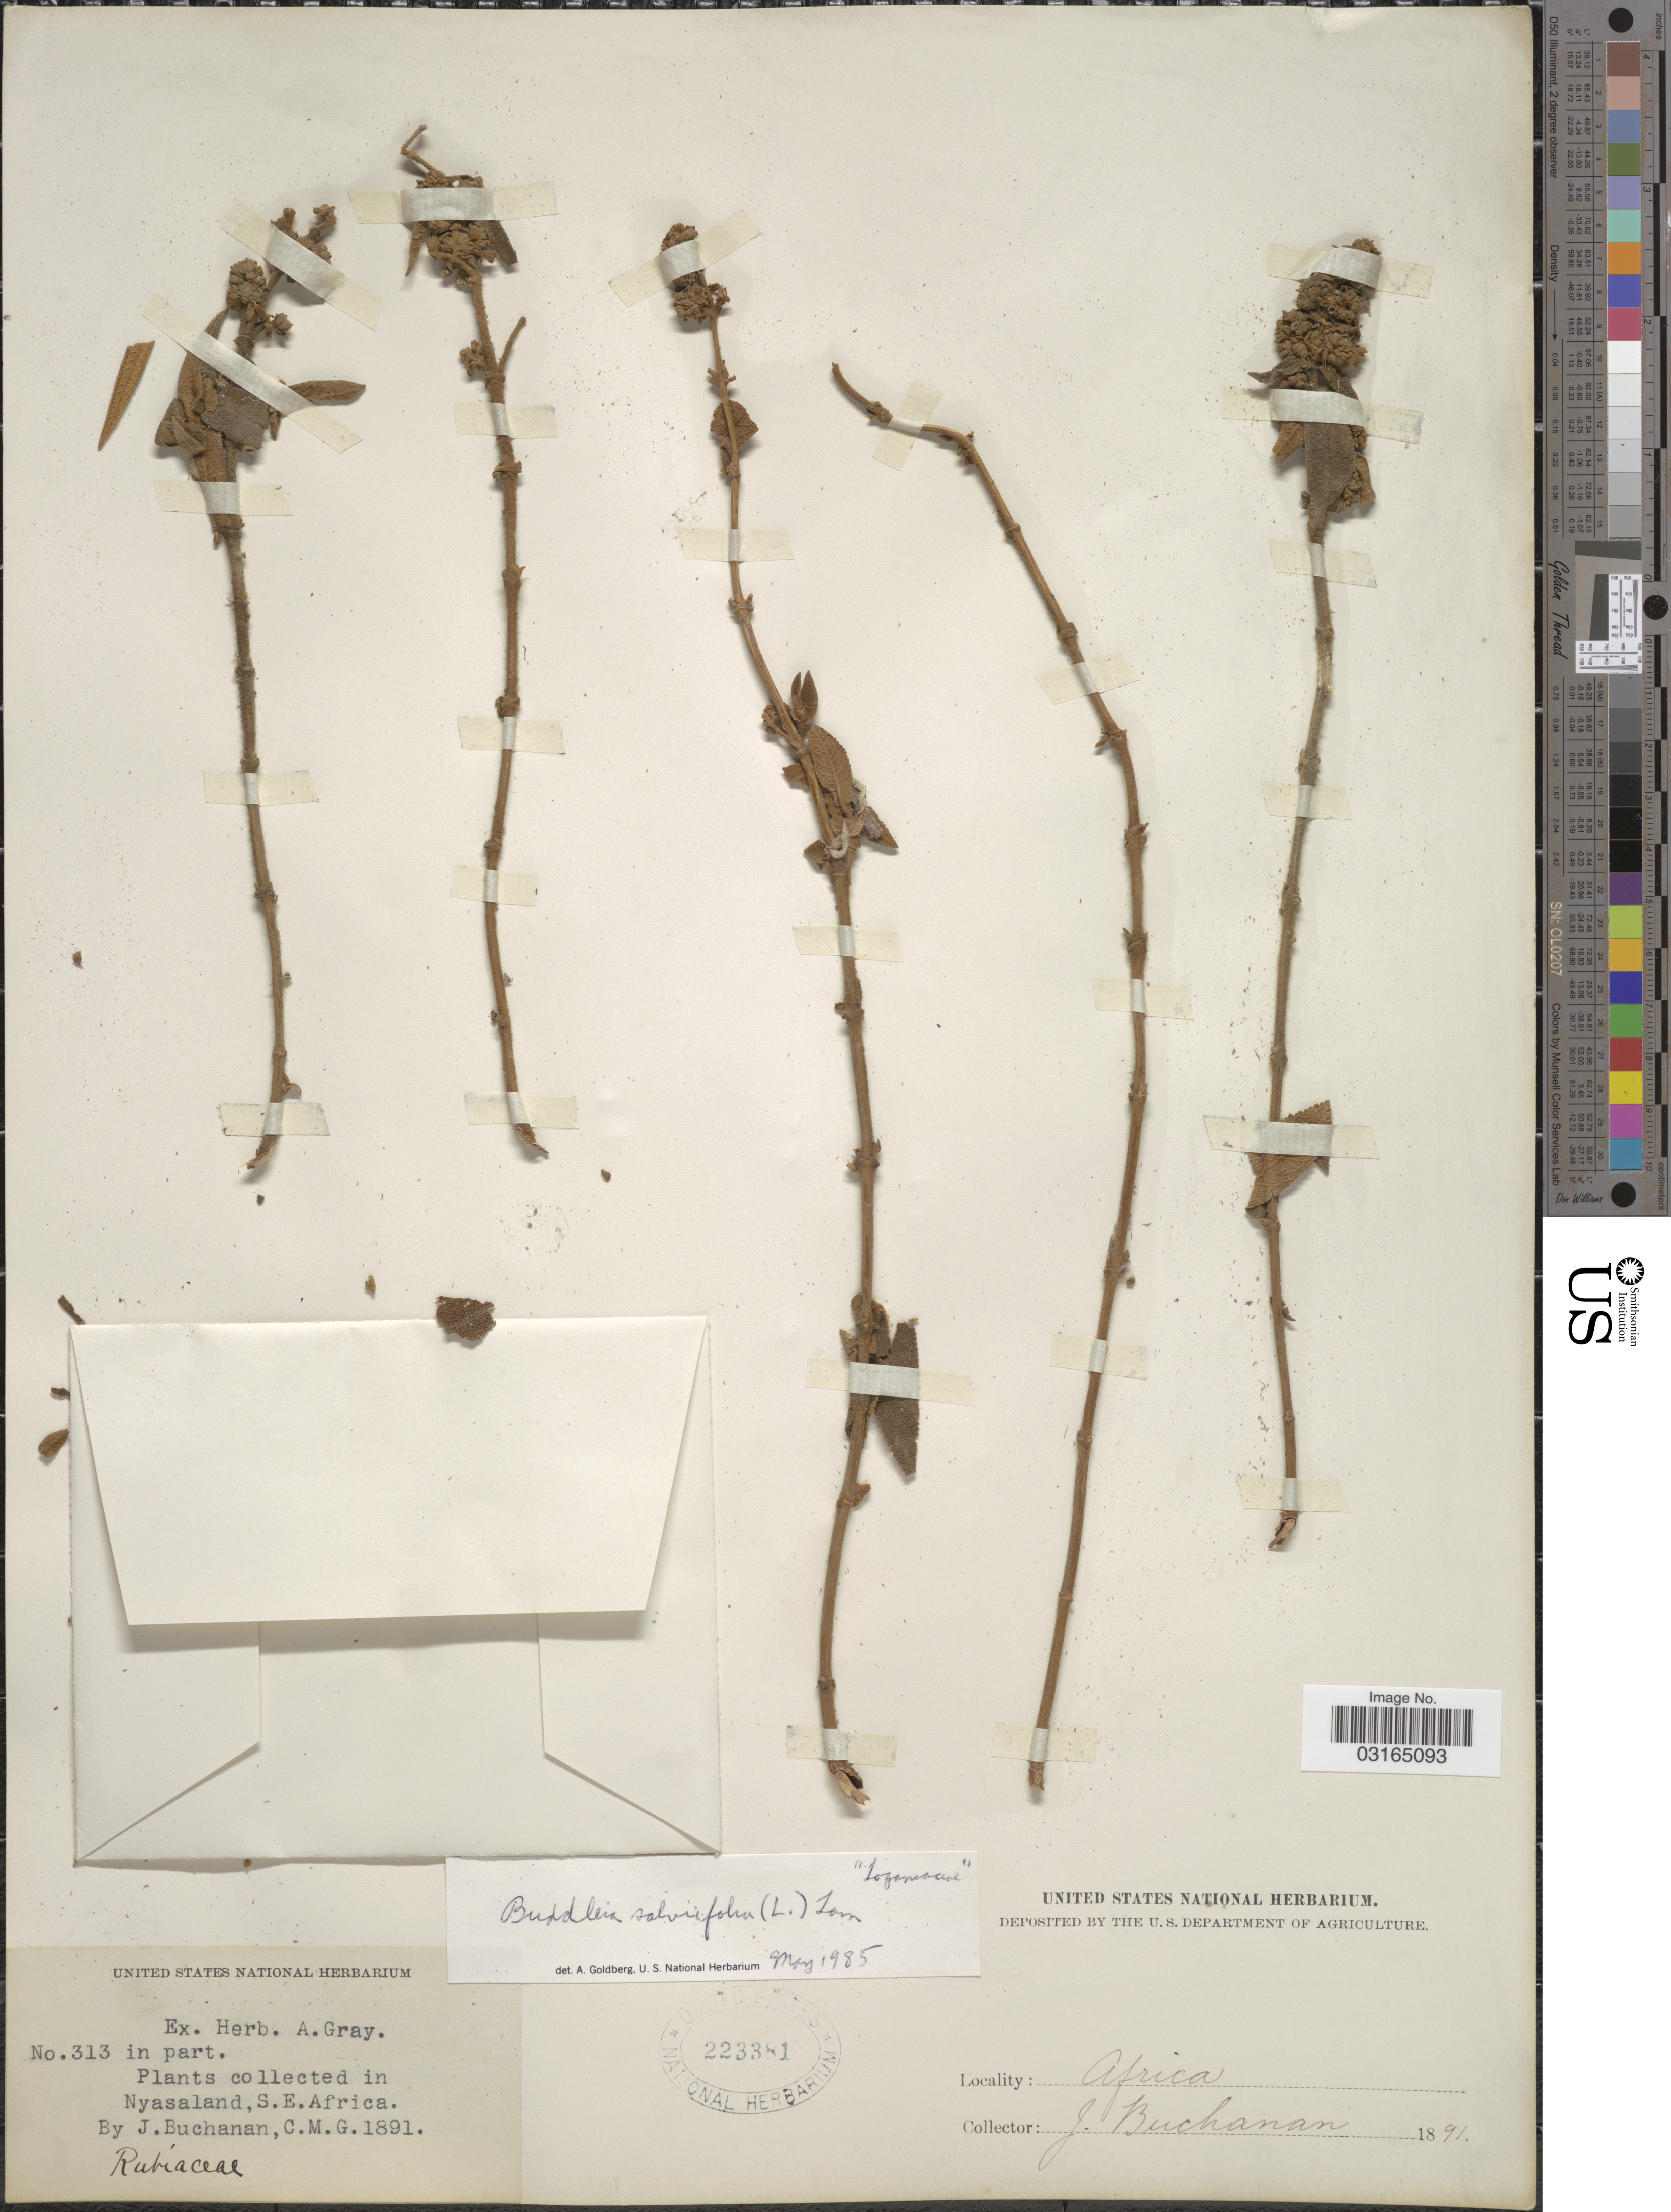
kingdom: Plantae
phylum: Tracheophyta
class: Magnoliopsida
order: Lamiales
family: Scrophulariaceae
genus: Buddleja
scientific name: Buddleja salviifolia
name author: (L.) Lam.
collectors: J. Buchanan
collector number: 313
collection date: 1891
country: Malawi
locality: Nyasaland, S.E. Africa.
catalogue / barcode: US 223381